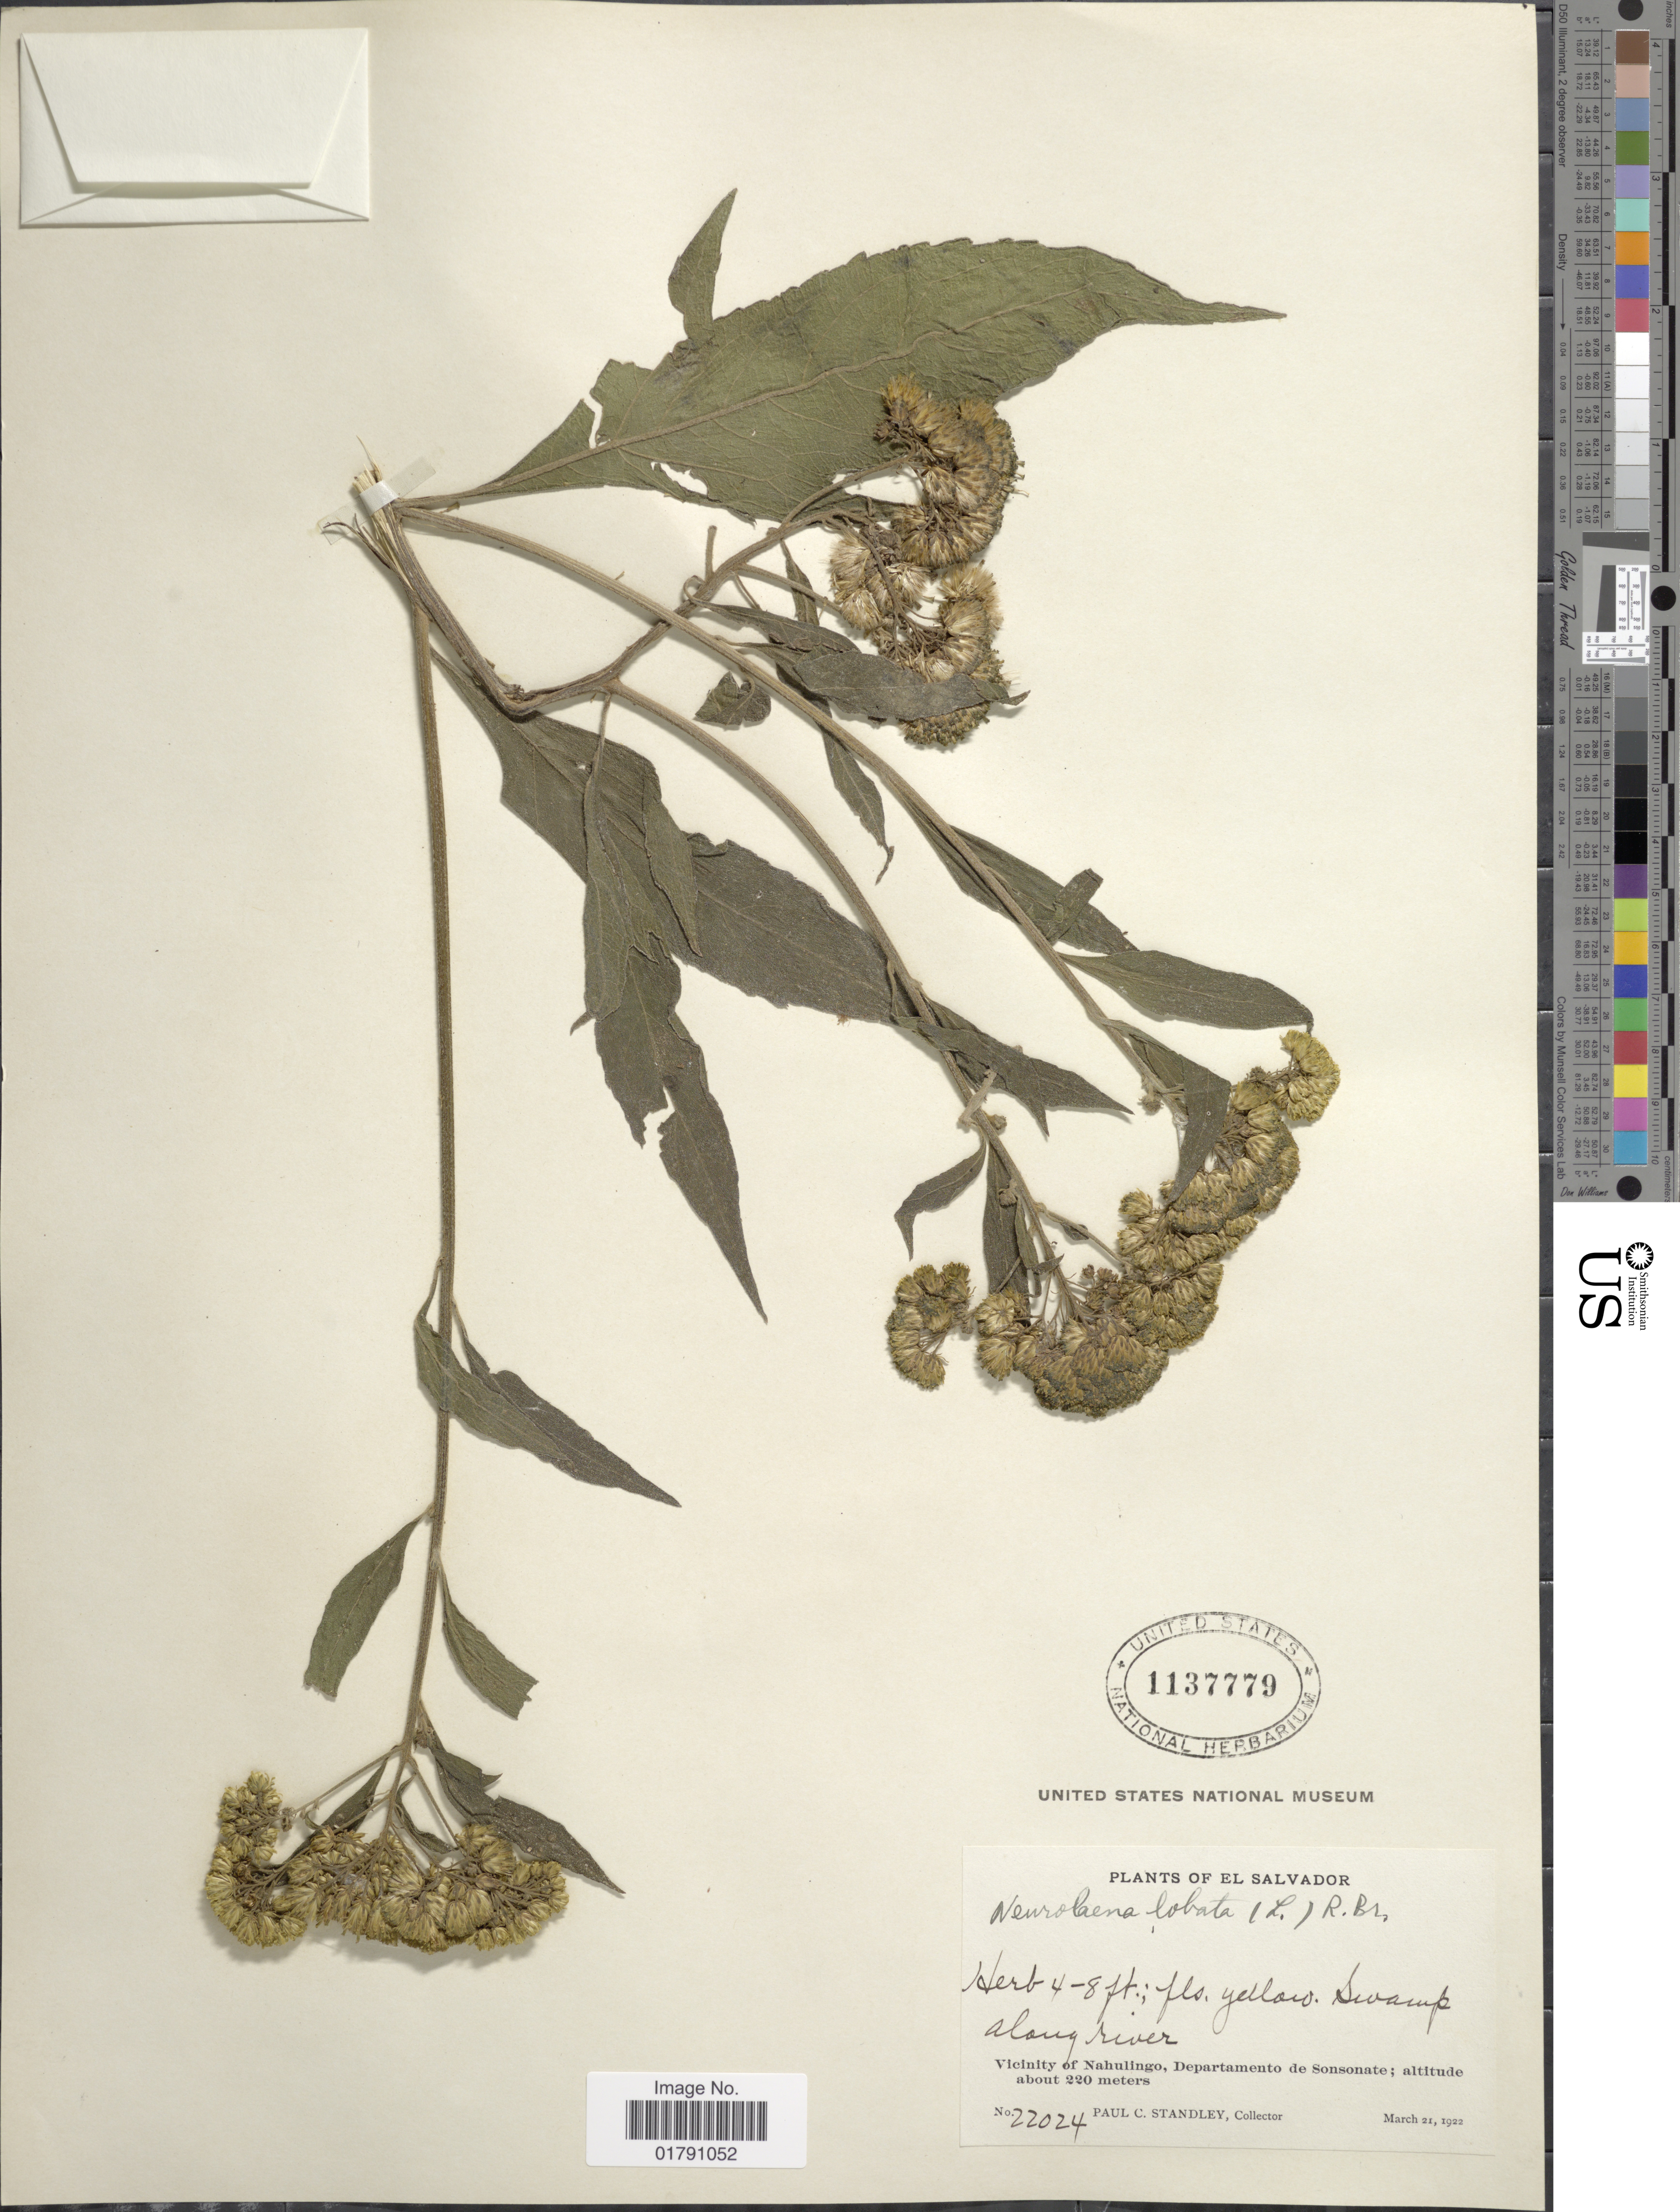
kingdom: Plantae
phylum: Tracheophyta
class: Magnoliopsida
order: Asterales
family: Asteraceae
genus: Neurolaena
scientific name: Neurolaena lobata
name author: (L.) R. Br. ex Cass.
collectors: P. C. Standley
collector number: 22024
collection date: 1922-03-21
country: El Salvador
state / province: Sonsonate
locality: Vicinity of Nahulingo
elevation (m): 220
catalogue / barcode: US 1137779